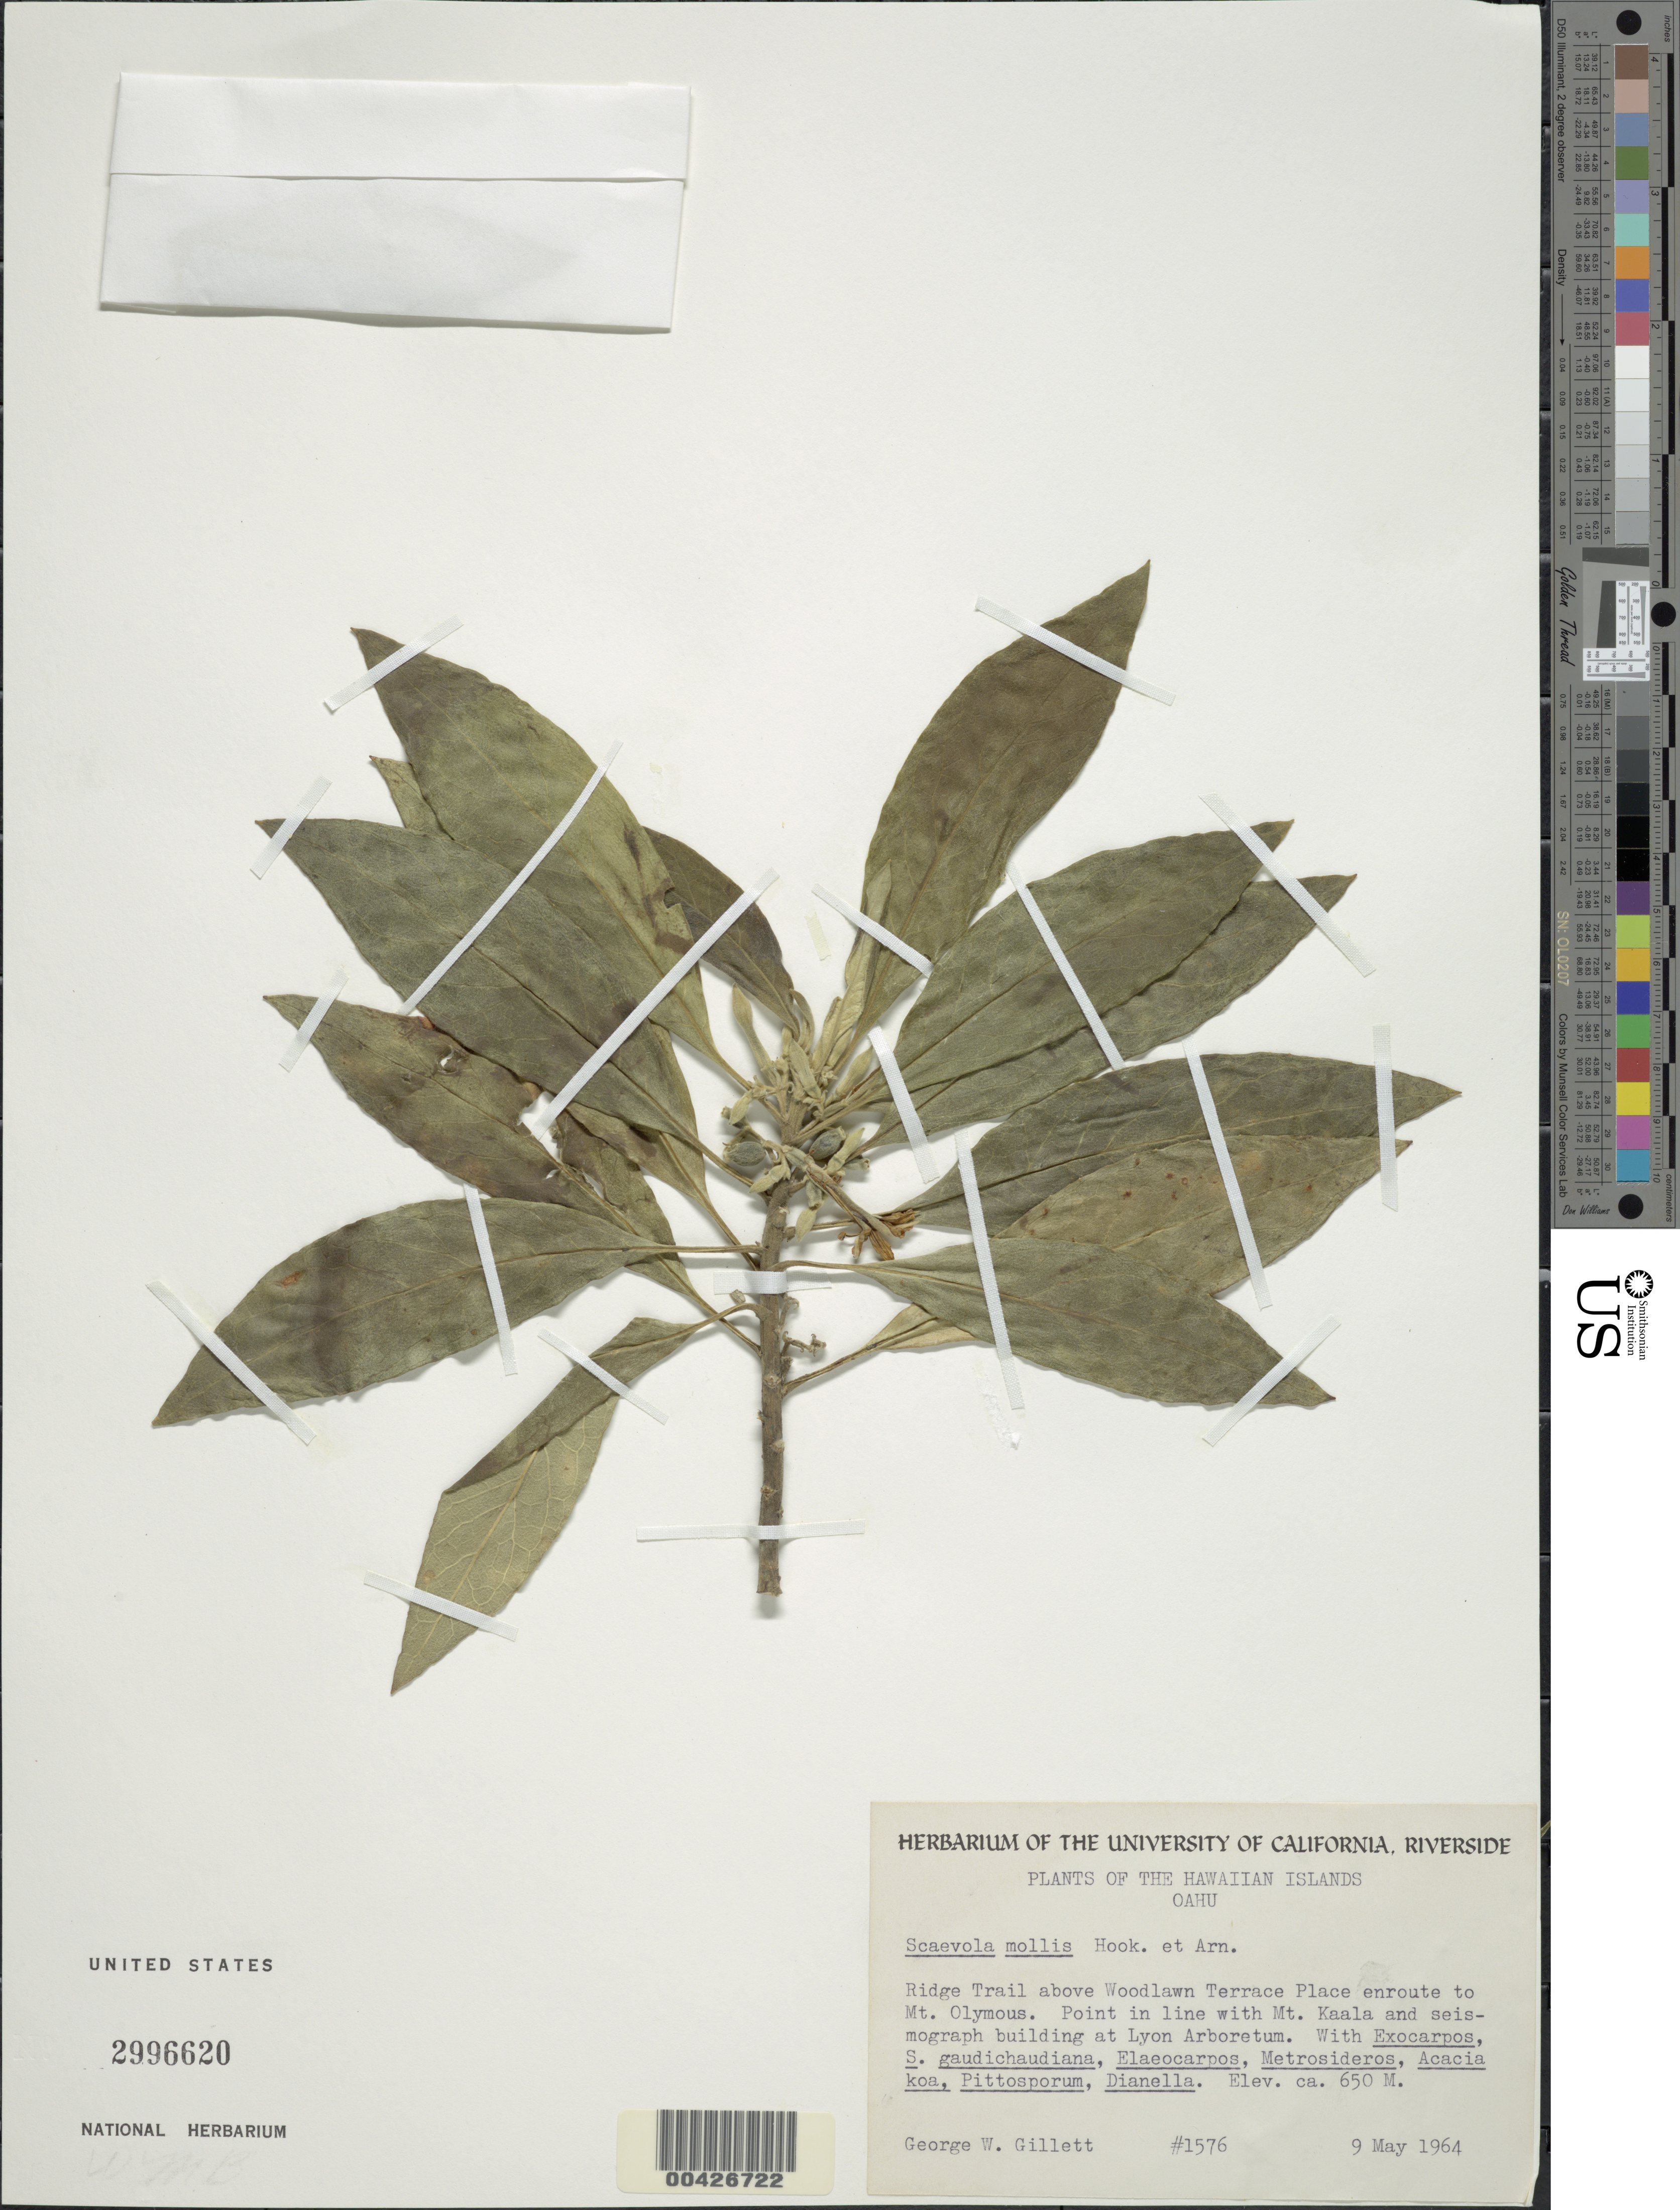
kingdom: Plantae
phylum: Tracheophyta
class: Magnoliopsida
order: Asterales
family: Goodeniaceae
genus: Scaevola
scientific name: Scaevola mollis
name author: Hook. & Arn.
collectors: G. Gillett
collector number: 1576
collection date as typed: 9 May 1964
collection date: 1964-05-09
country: United States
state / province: Hawaii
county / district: Honolulu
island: Oahu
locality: Ridge Trail above Woodlawn Terrace Place to Mt. Olymous. Pt. in line with Mt. Kaala and bldg. at Lyon Arboretum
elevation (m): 650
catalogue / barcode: US 2996620